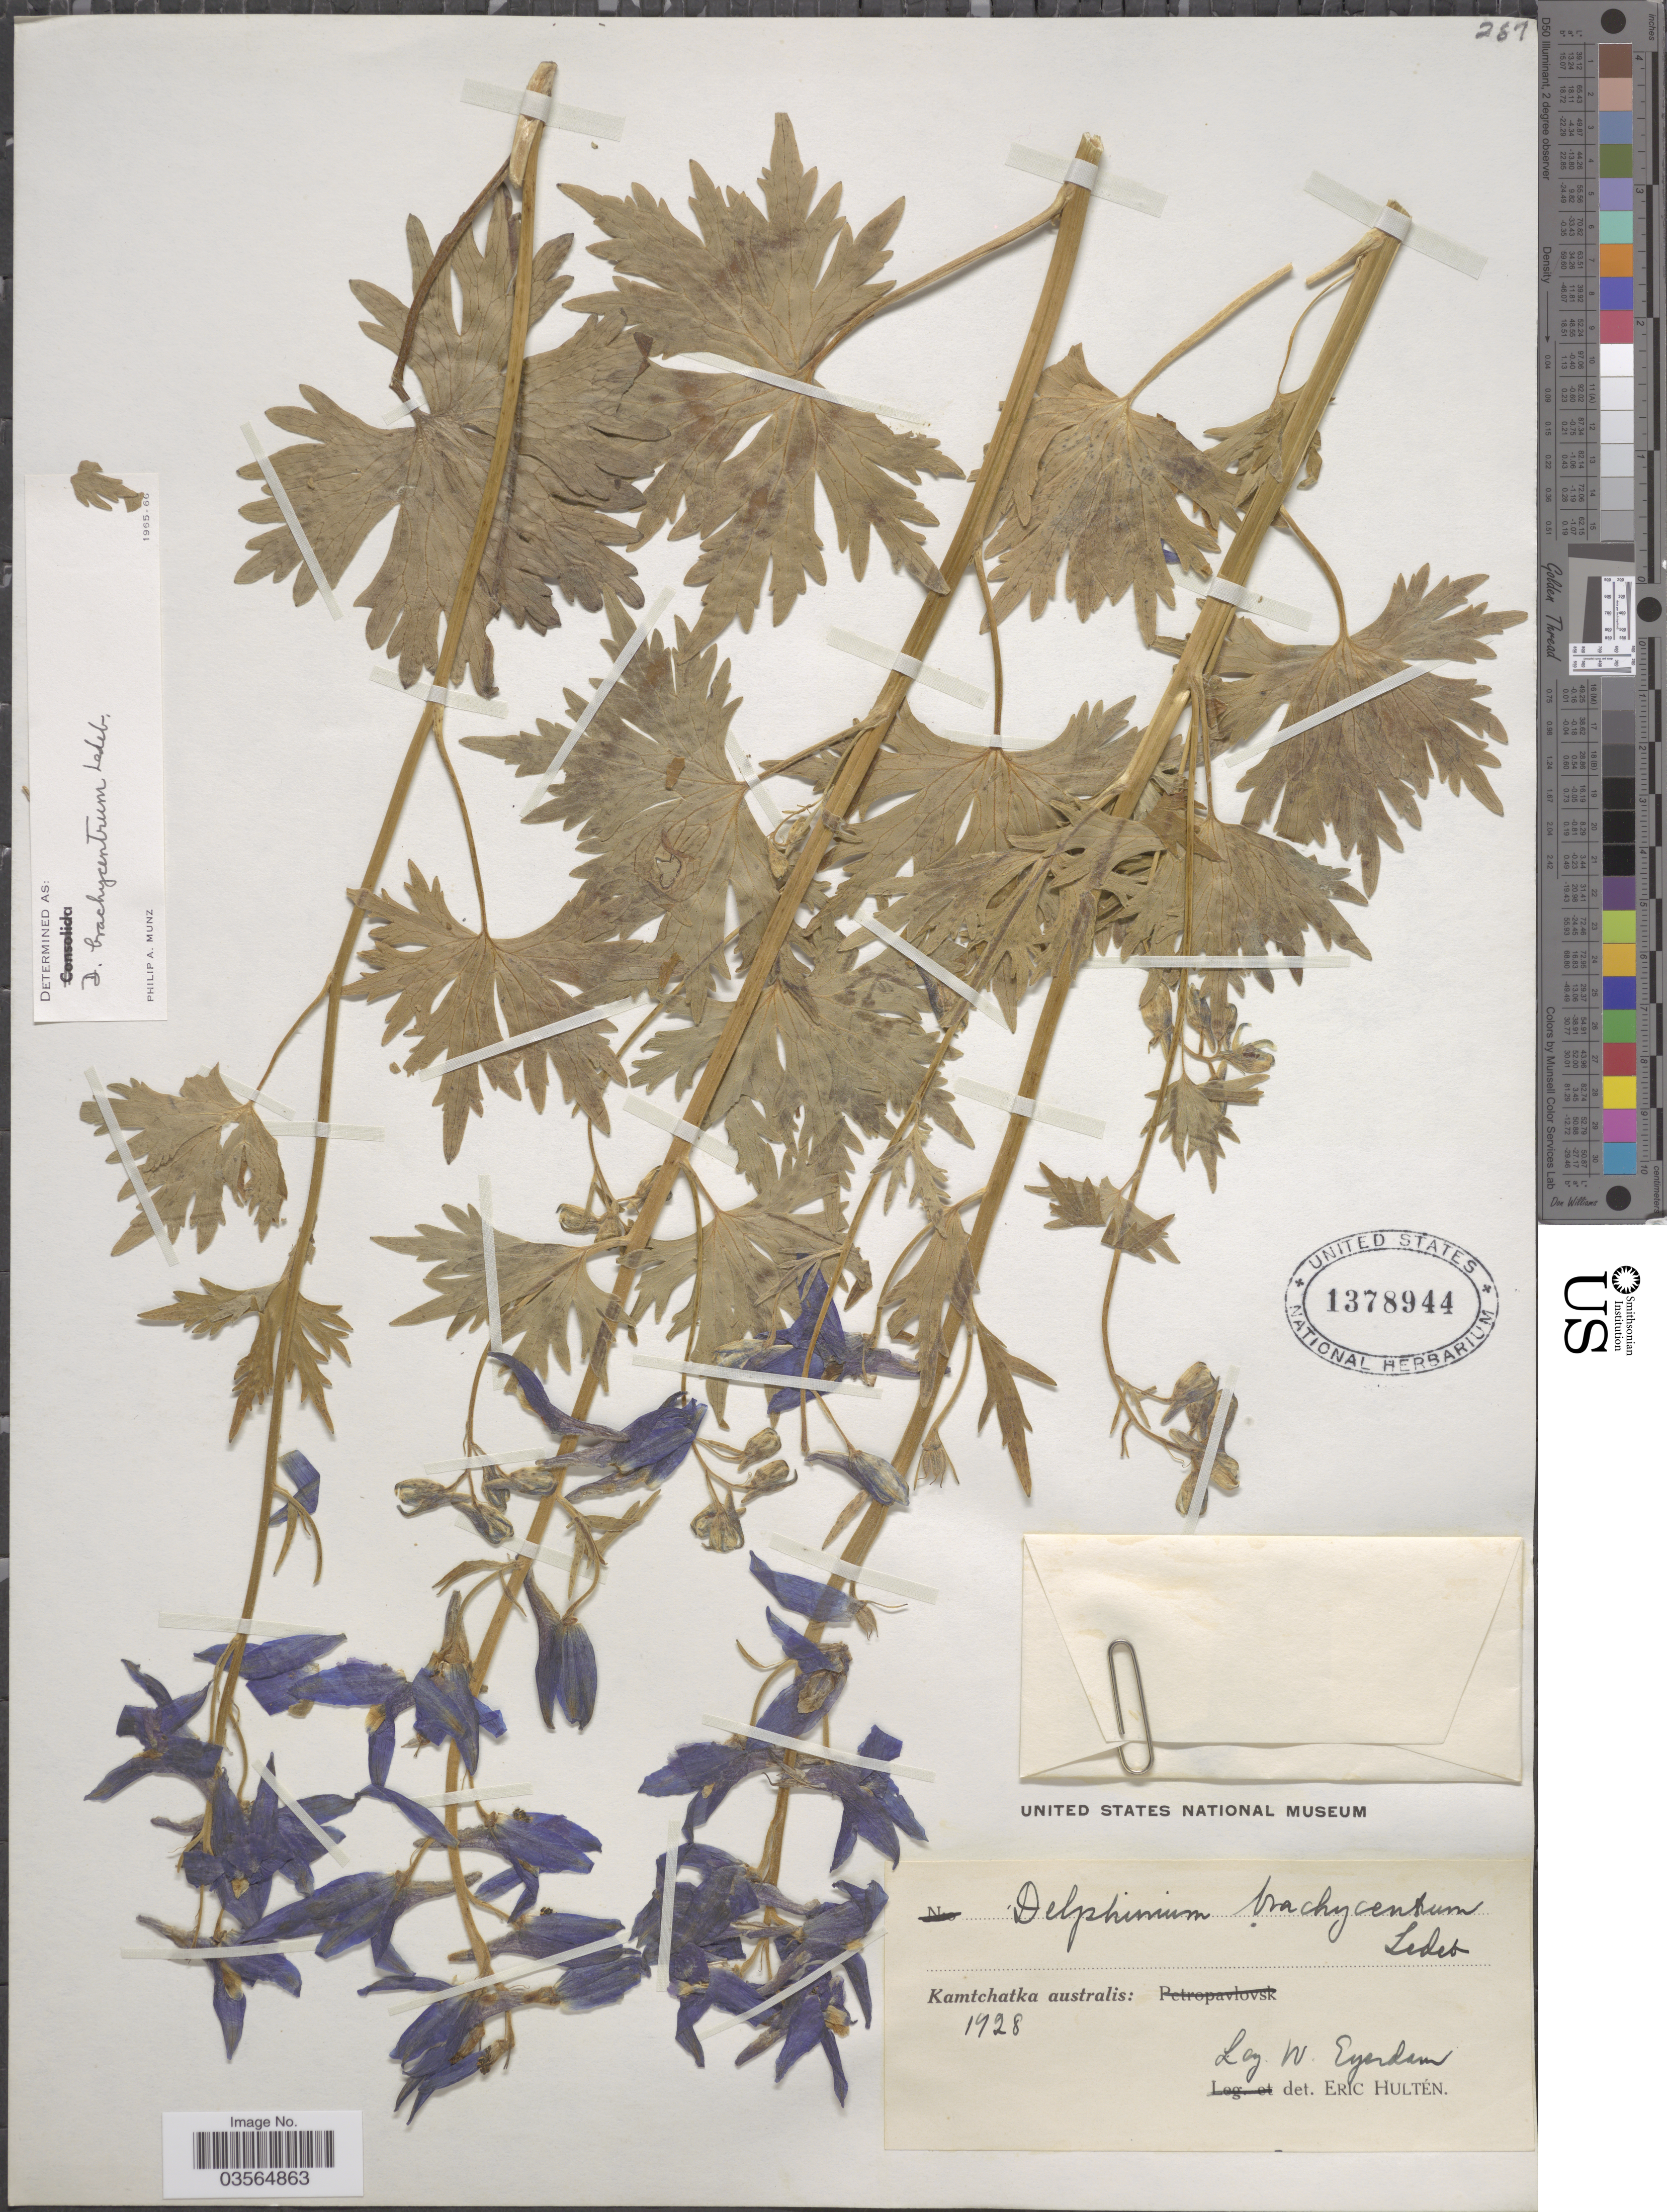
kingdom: Plantae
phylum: Tracheophyta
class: Magnoliopsida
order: Ranunculales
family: Ranunculaceae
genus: Delphinium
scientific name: Delphinium brachycentrum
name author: Ledeb.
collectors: W. J. Eyerdam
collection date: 1928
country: Russian Federation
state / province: Kamchatka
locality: Kamtchatka australis.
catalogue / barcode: US 1378944